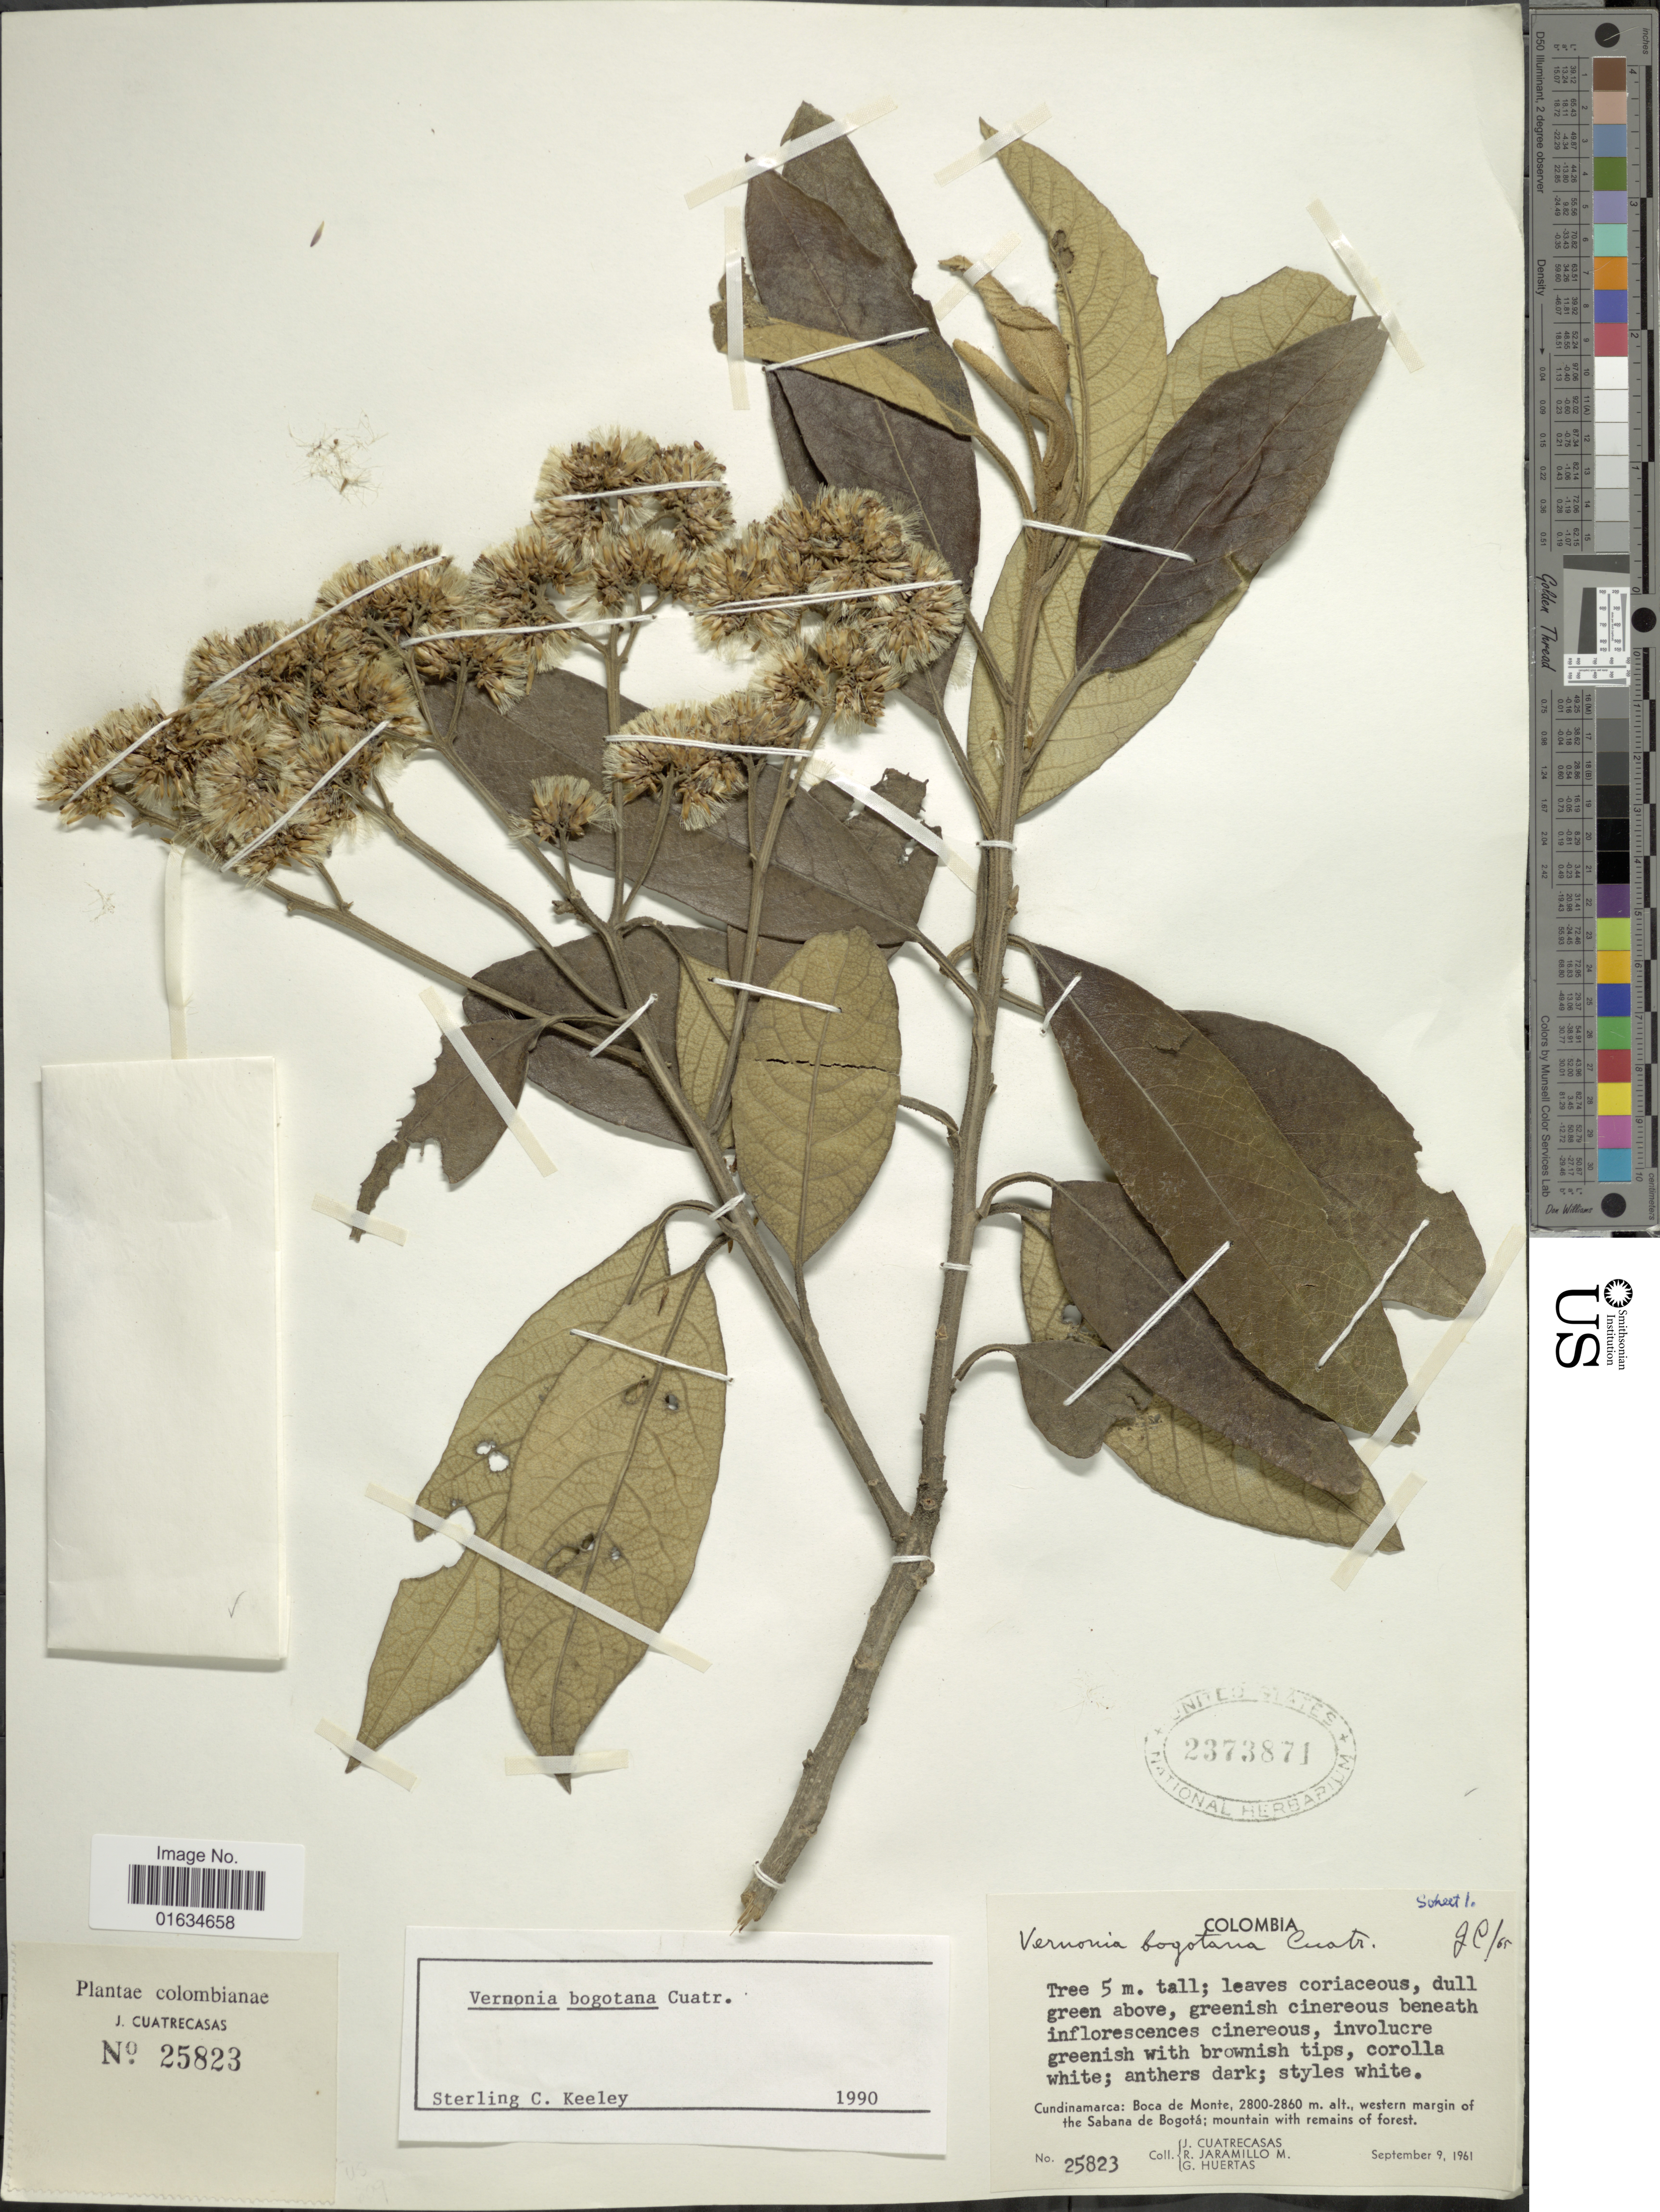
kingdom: Plantae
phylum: Tracheophyta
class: Magnoliopsida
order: Asterales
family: Asteraceae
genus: Critoniopsis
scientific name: Critoniopsis bogotana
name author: (Cuatrec.) H. Rob.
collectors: J. Cuatrecasas, R. Jaramillo M. & G. Huertas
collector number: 25823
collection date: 1961-09-09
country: Colombia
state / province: Cundinamarca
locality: Boca de Monte, western margin of the Sabana de Bogotá; mountain with remains of forest.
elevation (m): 2800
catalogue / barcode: US 2373871